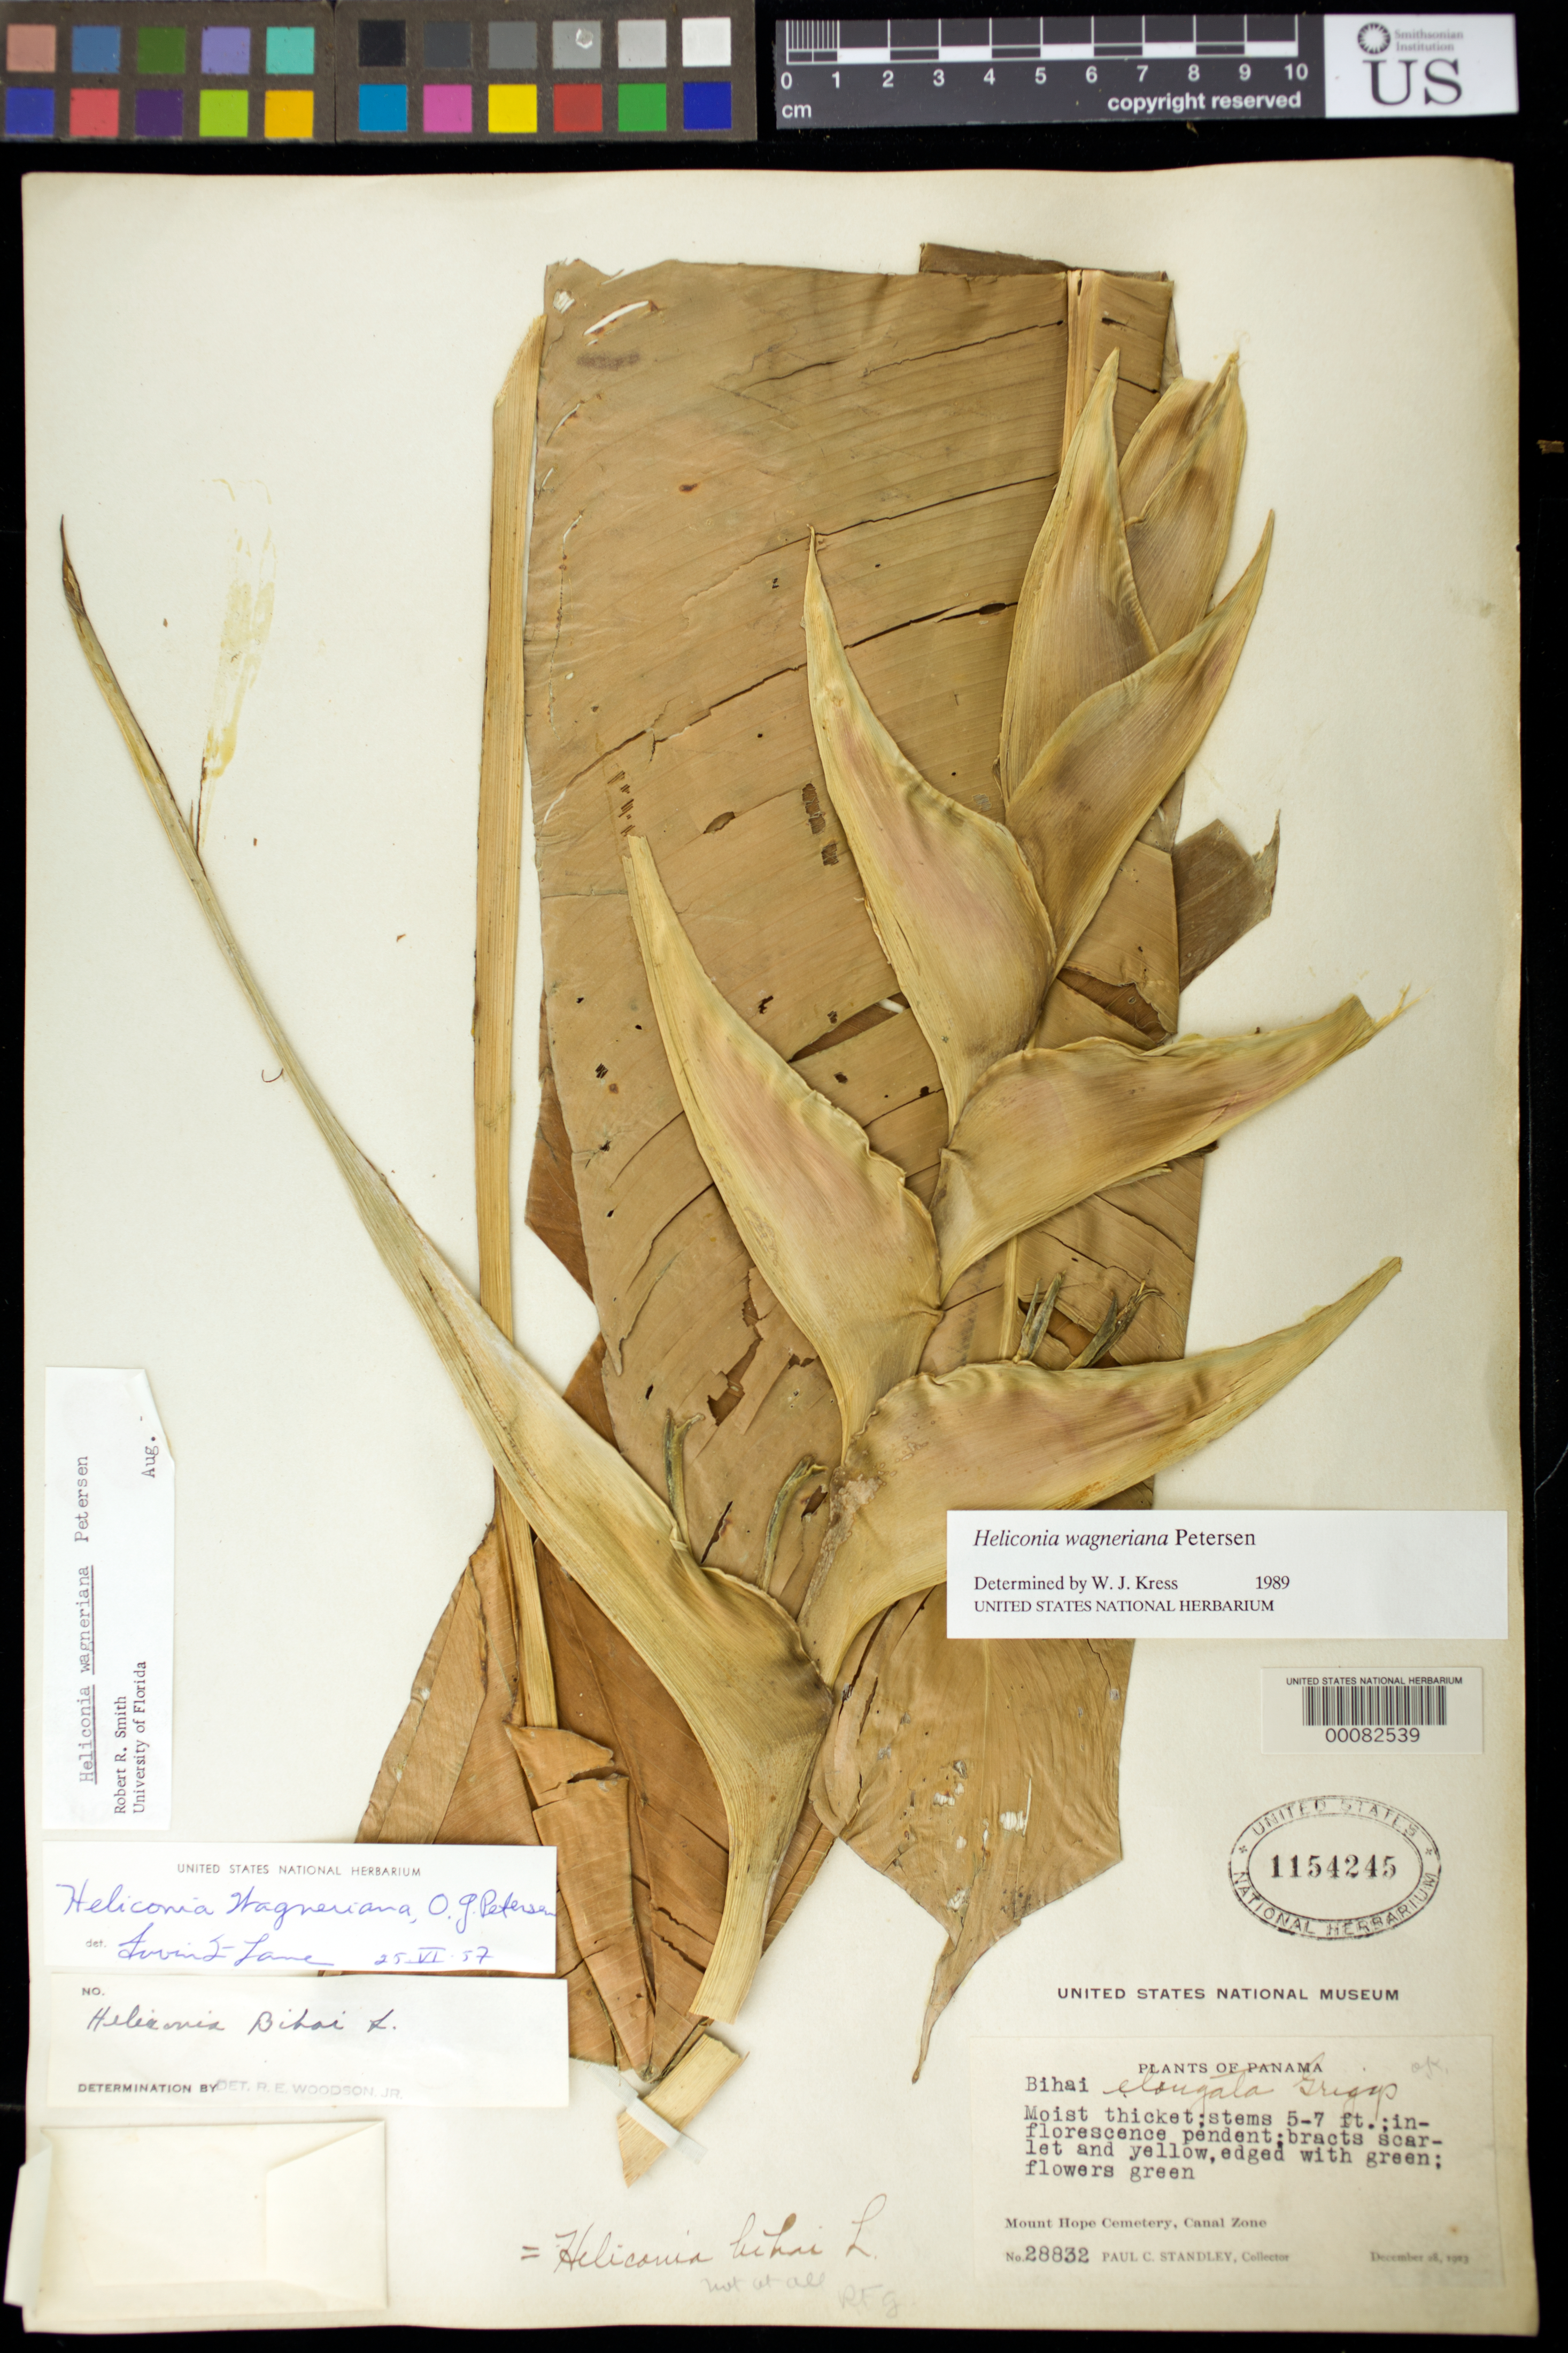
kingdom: Plantae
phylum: Tracheophyta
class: Liliopsida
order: Zingiberales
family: Heliconiaceae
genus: Heliconia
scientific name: Heliconia wagneriana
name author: Petersen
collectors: P. C. Standley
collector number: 28832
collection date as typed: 28 Dec 1923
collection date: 1923-12-28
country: Panama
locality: Mount Hope Cemetery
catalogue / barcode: US 1154245